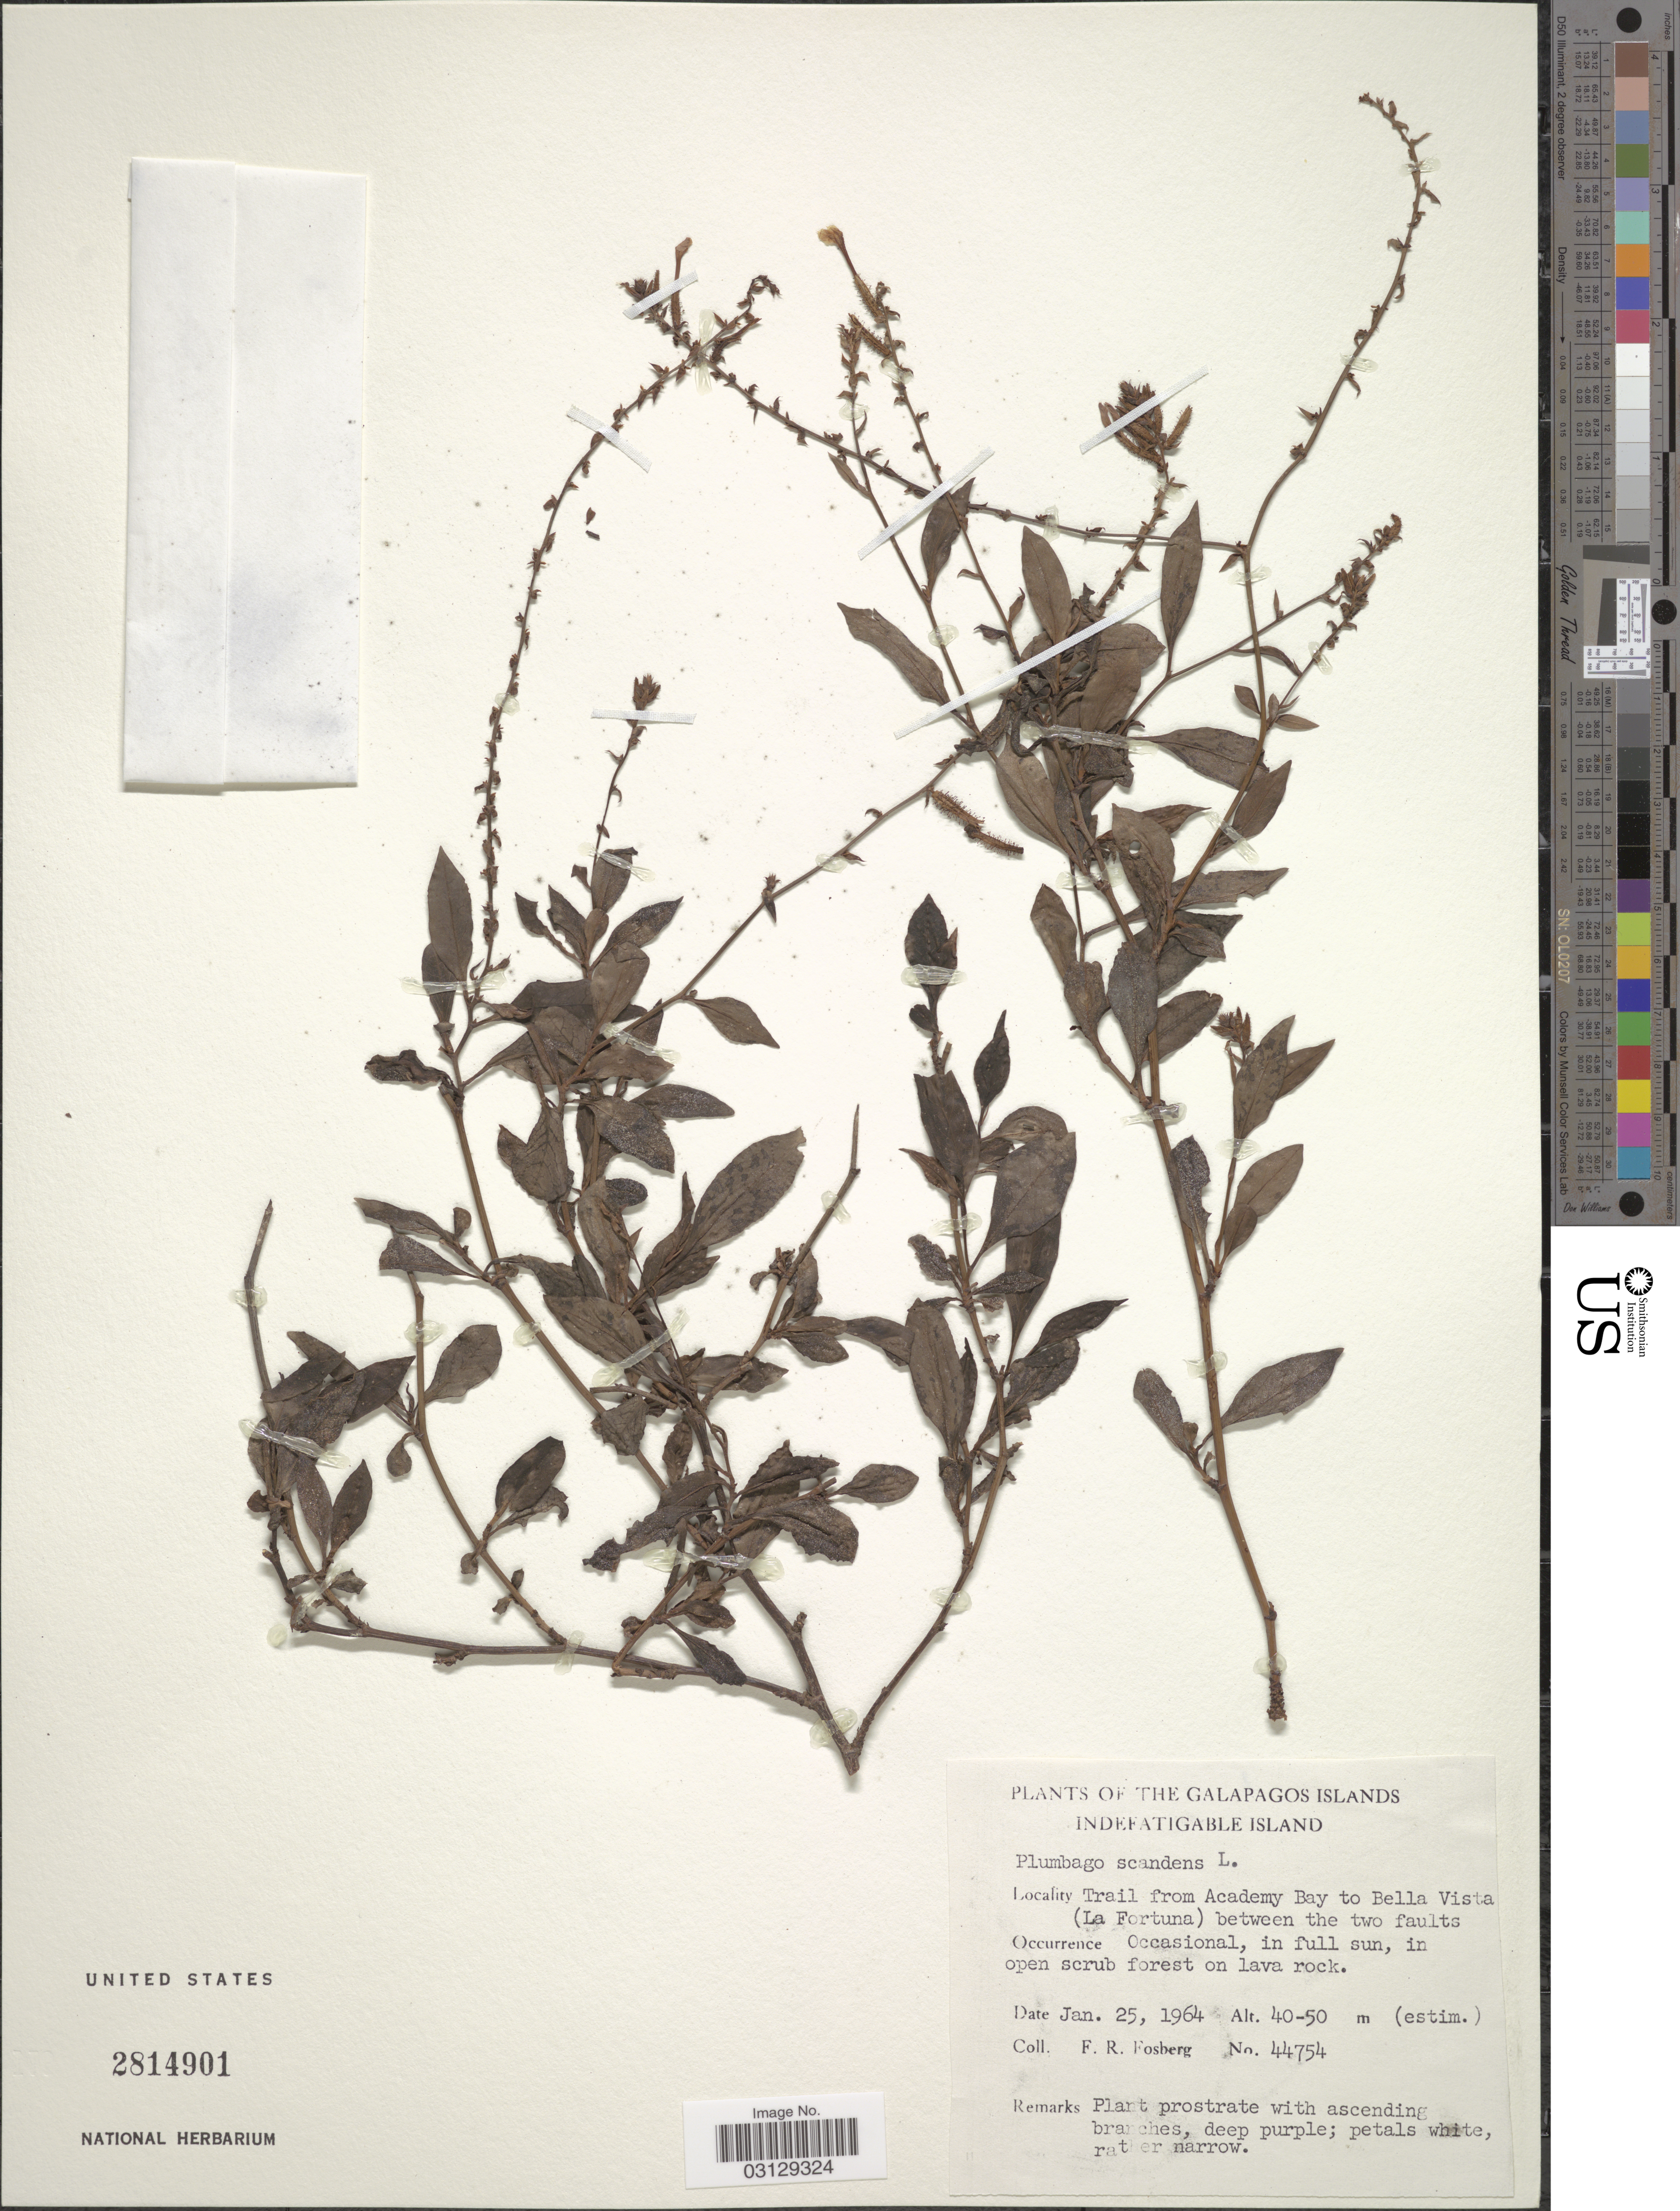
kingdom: Plantae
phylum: Tracheophyta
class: Magnoliopsida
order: Caryophyllales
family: Plumbaginaceae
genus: Plumbago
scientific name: Plumbago scandens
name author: L.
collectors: F. R. Fosberg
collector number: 44754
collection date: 1964-01-25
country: Ecuador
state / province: Colón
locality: The Galapagos Islands. Indefatigable Island. Trail from Academy Bay to Bella Vista (La Fortuna) between the two faults.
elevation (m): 40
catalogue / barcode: US 2814901